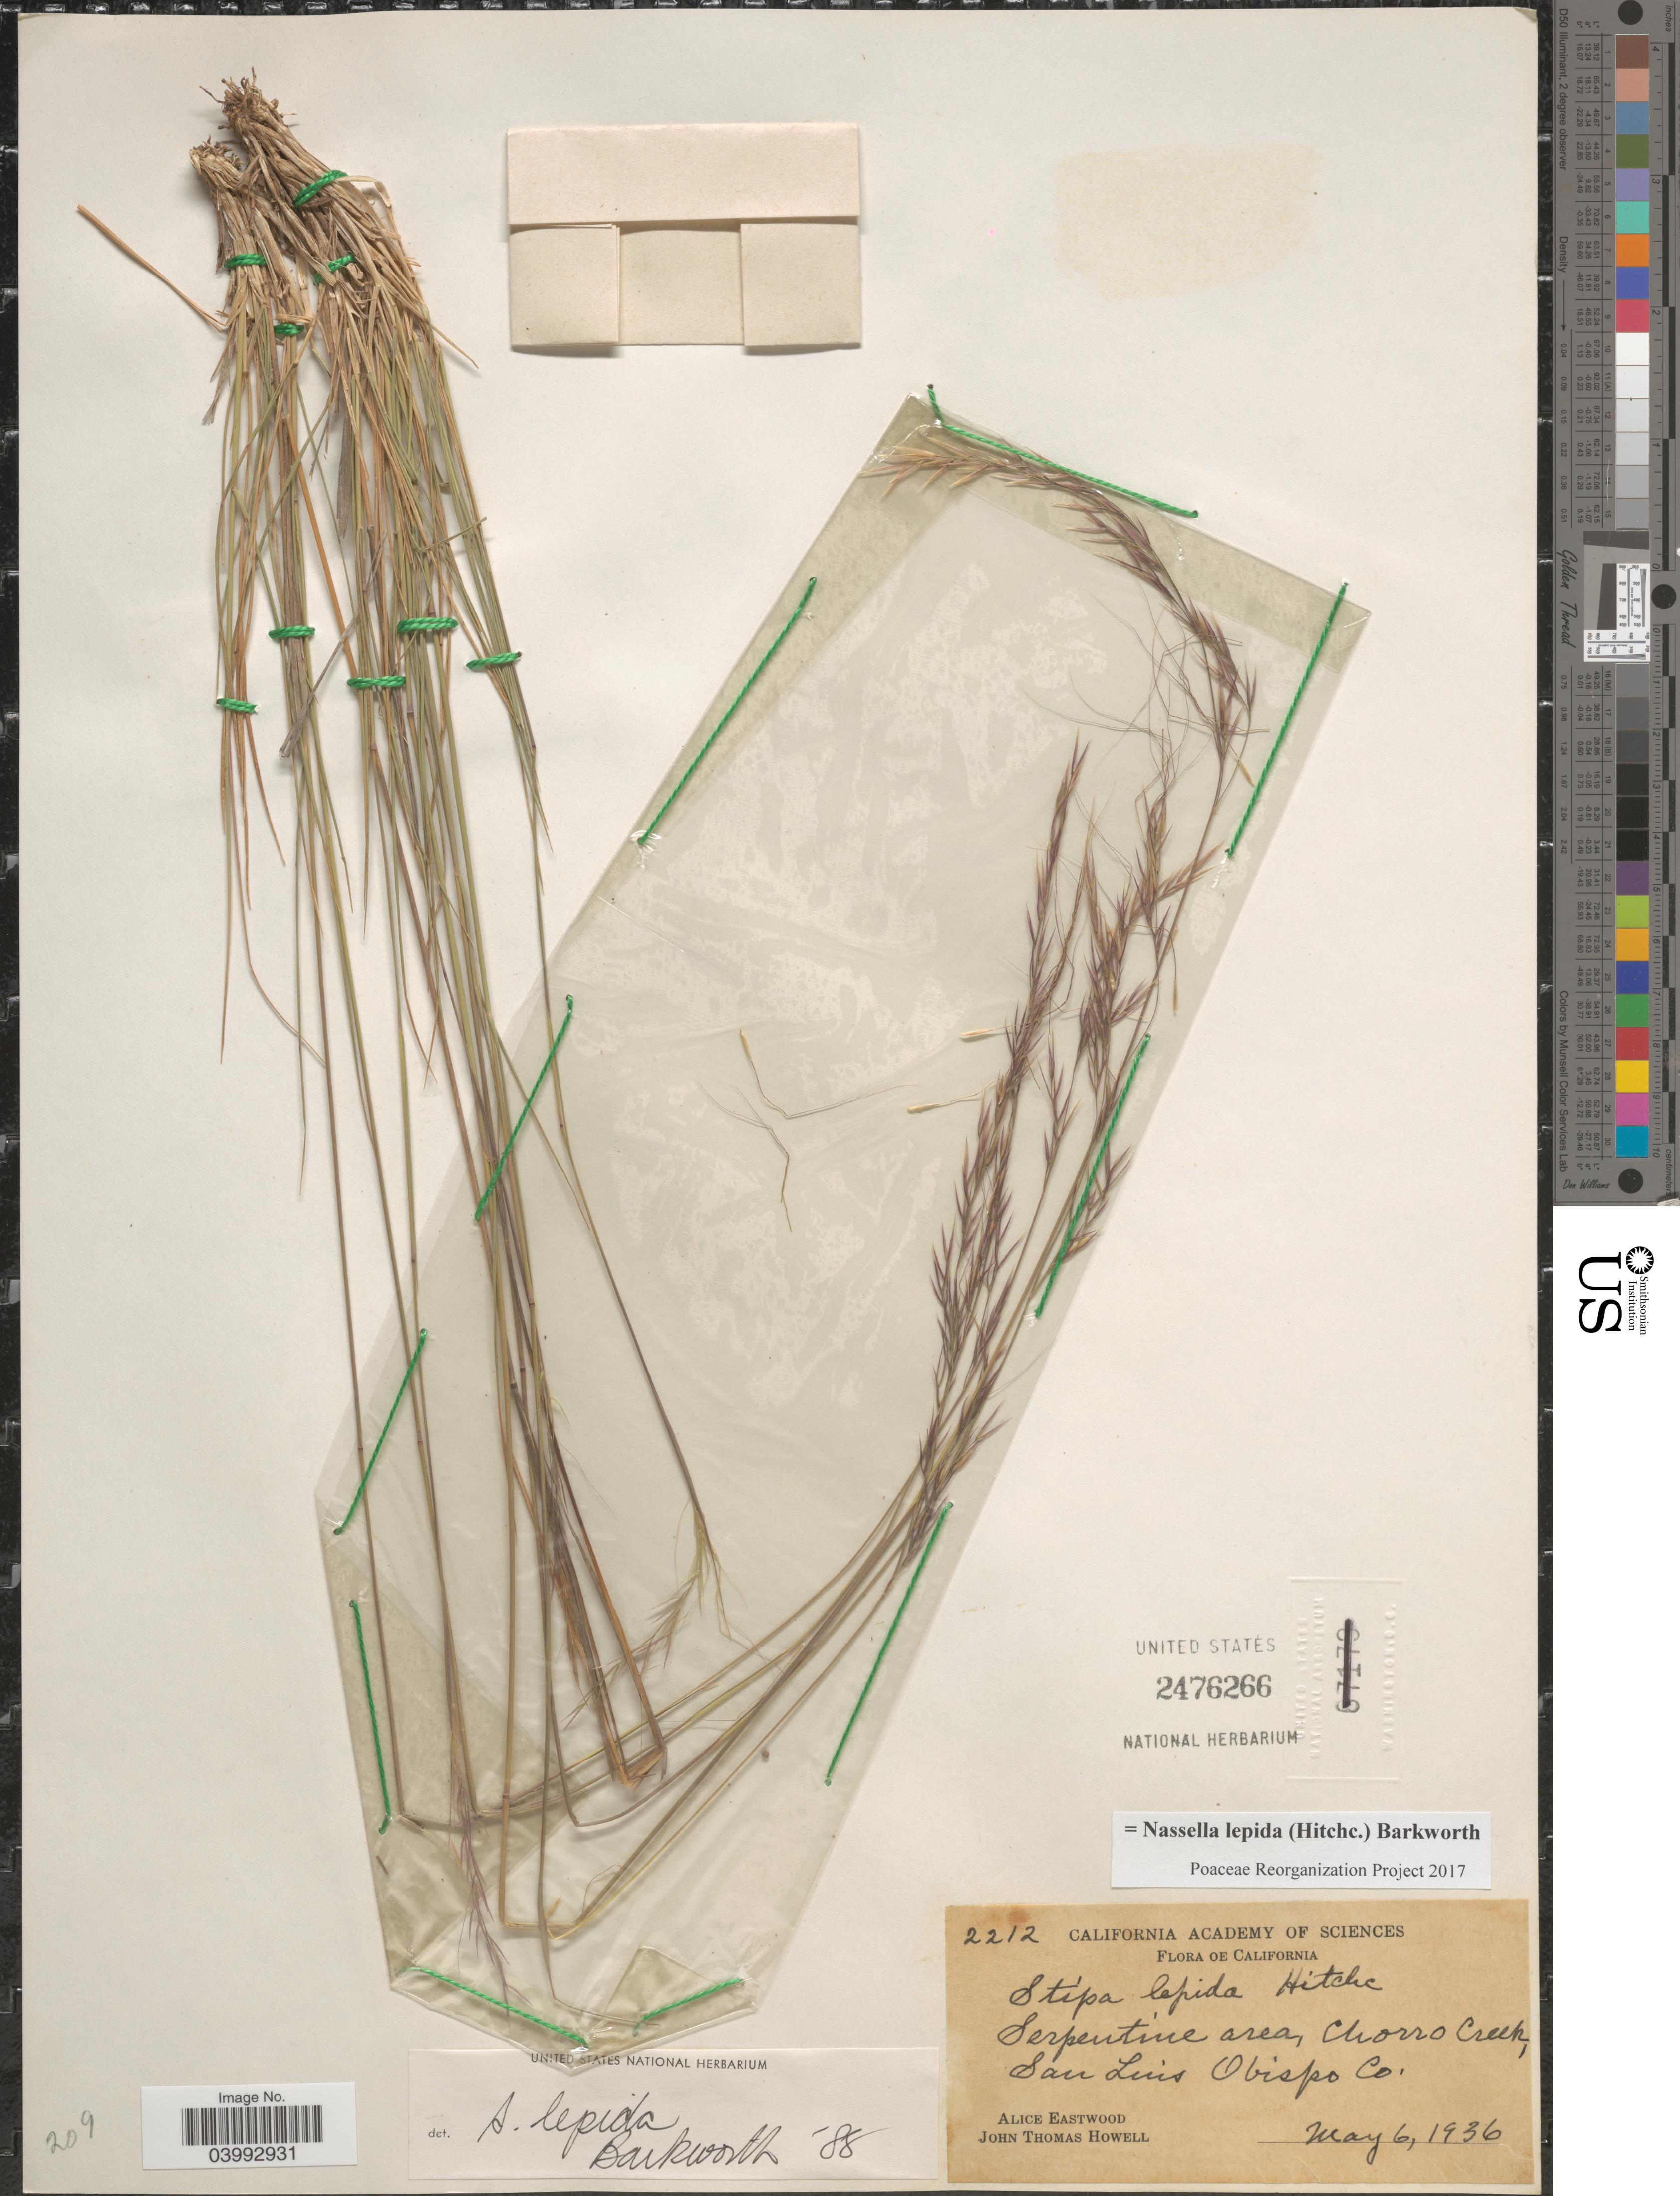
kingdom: Plantae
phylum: Tracheophyta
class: Liliopsida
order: Poales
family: Poaceae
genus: Nassella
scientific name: Nassella lepida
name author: (Hitchc.) Barkworth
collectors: A. Eastwood & J. T. Howell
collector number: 2212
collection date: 1936-05-06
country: United States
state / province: California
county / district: San Luis Obispo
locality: Serpentine area, Chorro Creek, San Luis Obispo Co.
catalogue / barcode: US 2476266